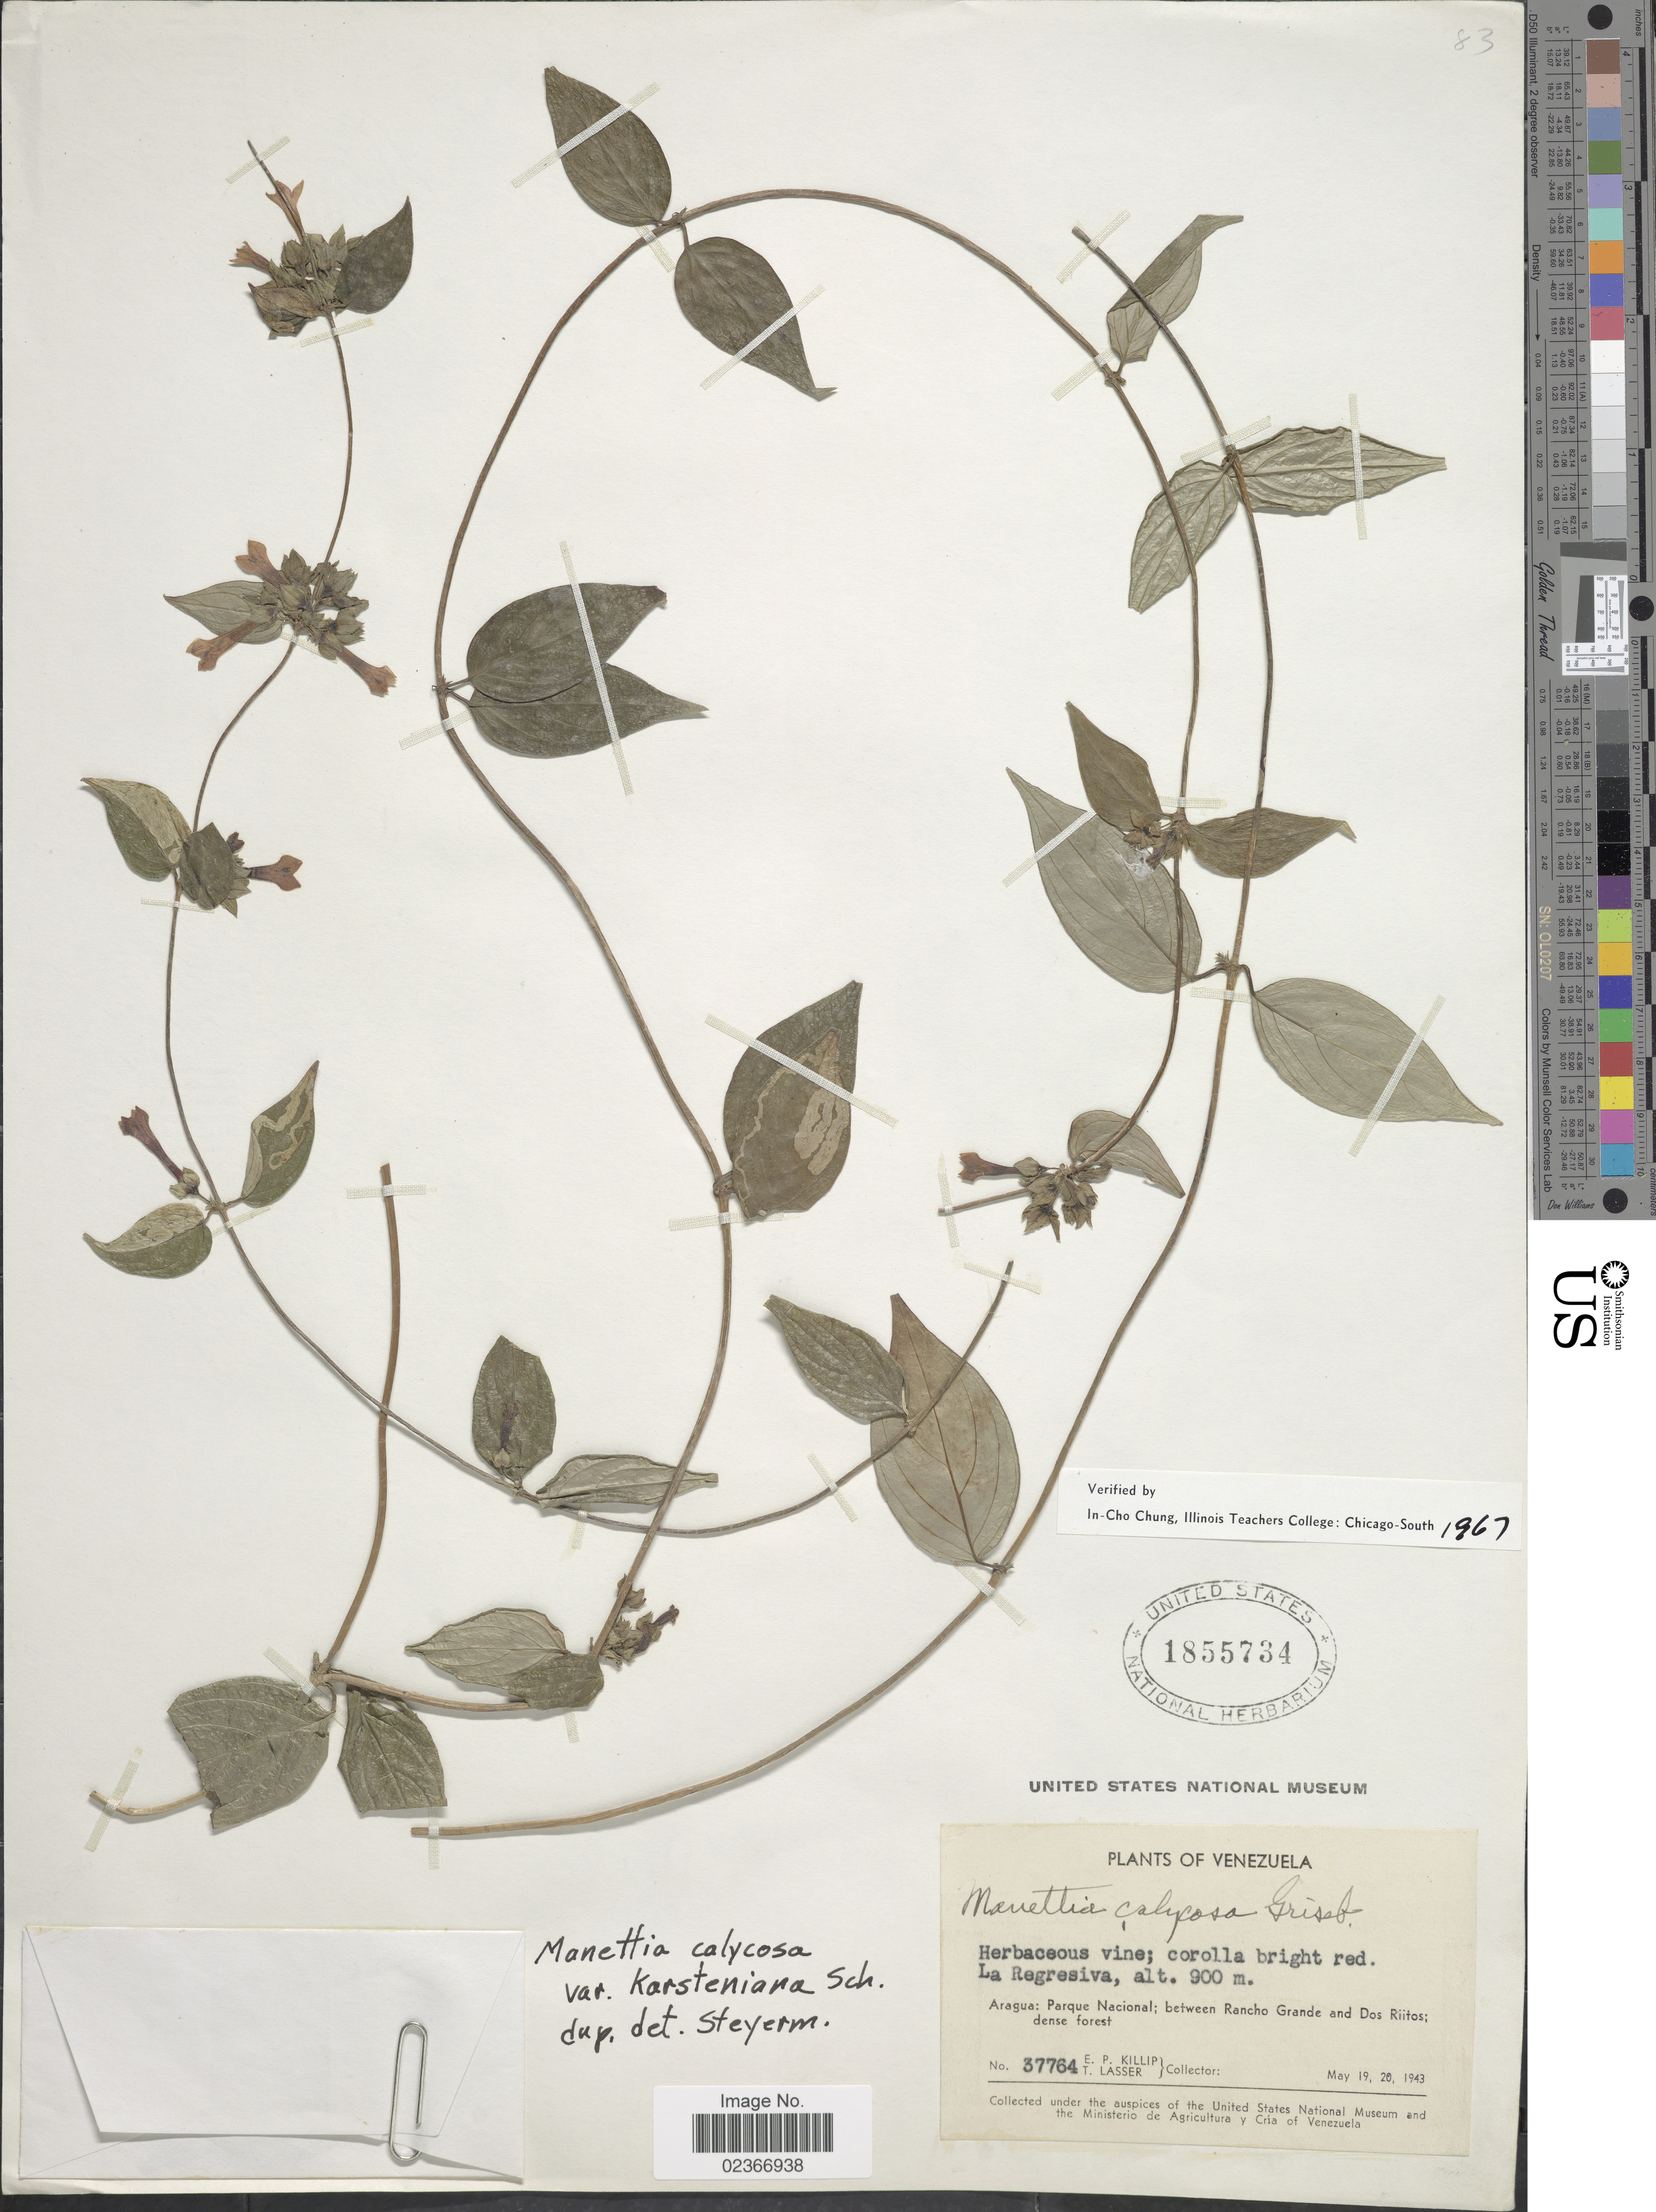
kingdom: Plantae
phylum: Tracheophyta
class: Magnoliopsida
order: Gentianales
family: Rubiaceae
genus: Manettia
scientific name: Manettia calycosa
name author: Griseb.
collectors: E. P. Killip & T. Lasser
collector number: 37764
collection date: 1943-05-19/1943-05-20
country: Venezuela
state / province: Aragua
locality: La Regresiva. Parque Nacional; between Rancho Grande and Dos Riitos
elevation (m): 900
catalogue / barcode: US 1855734